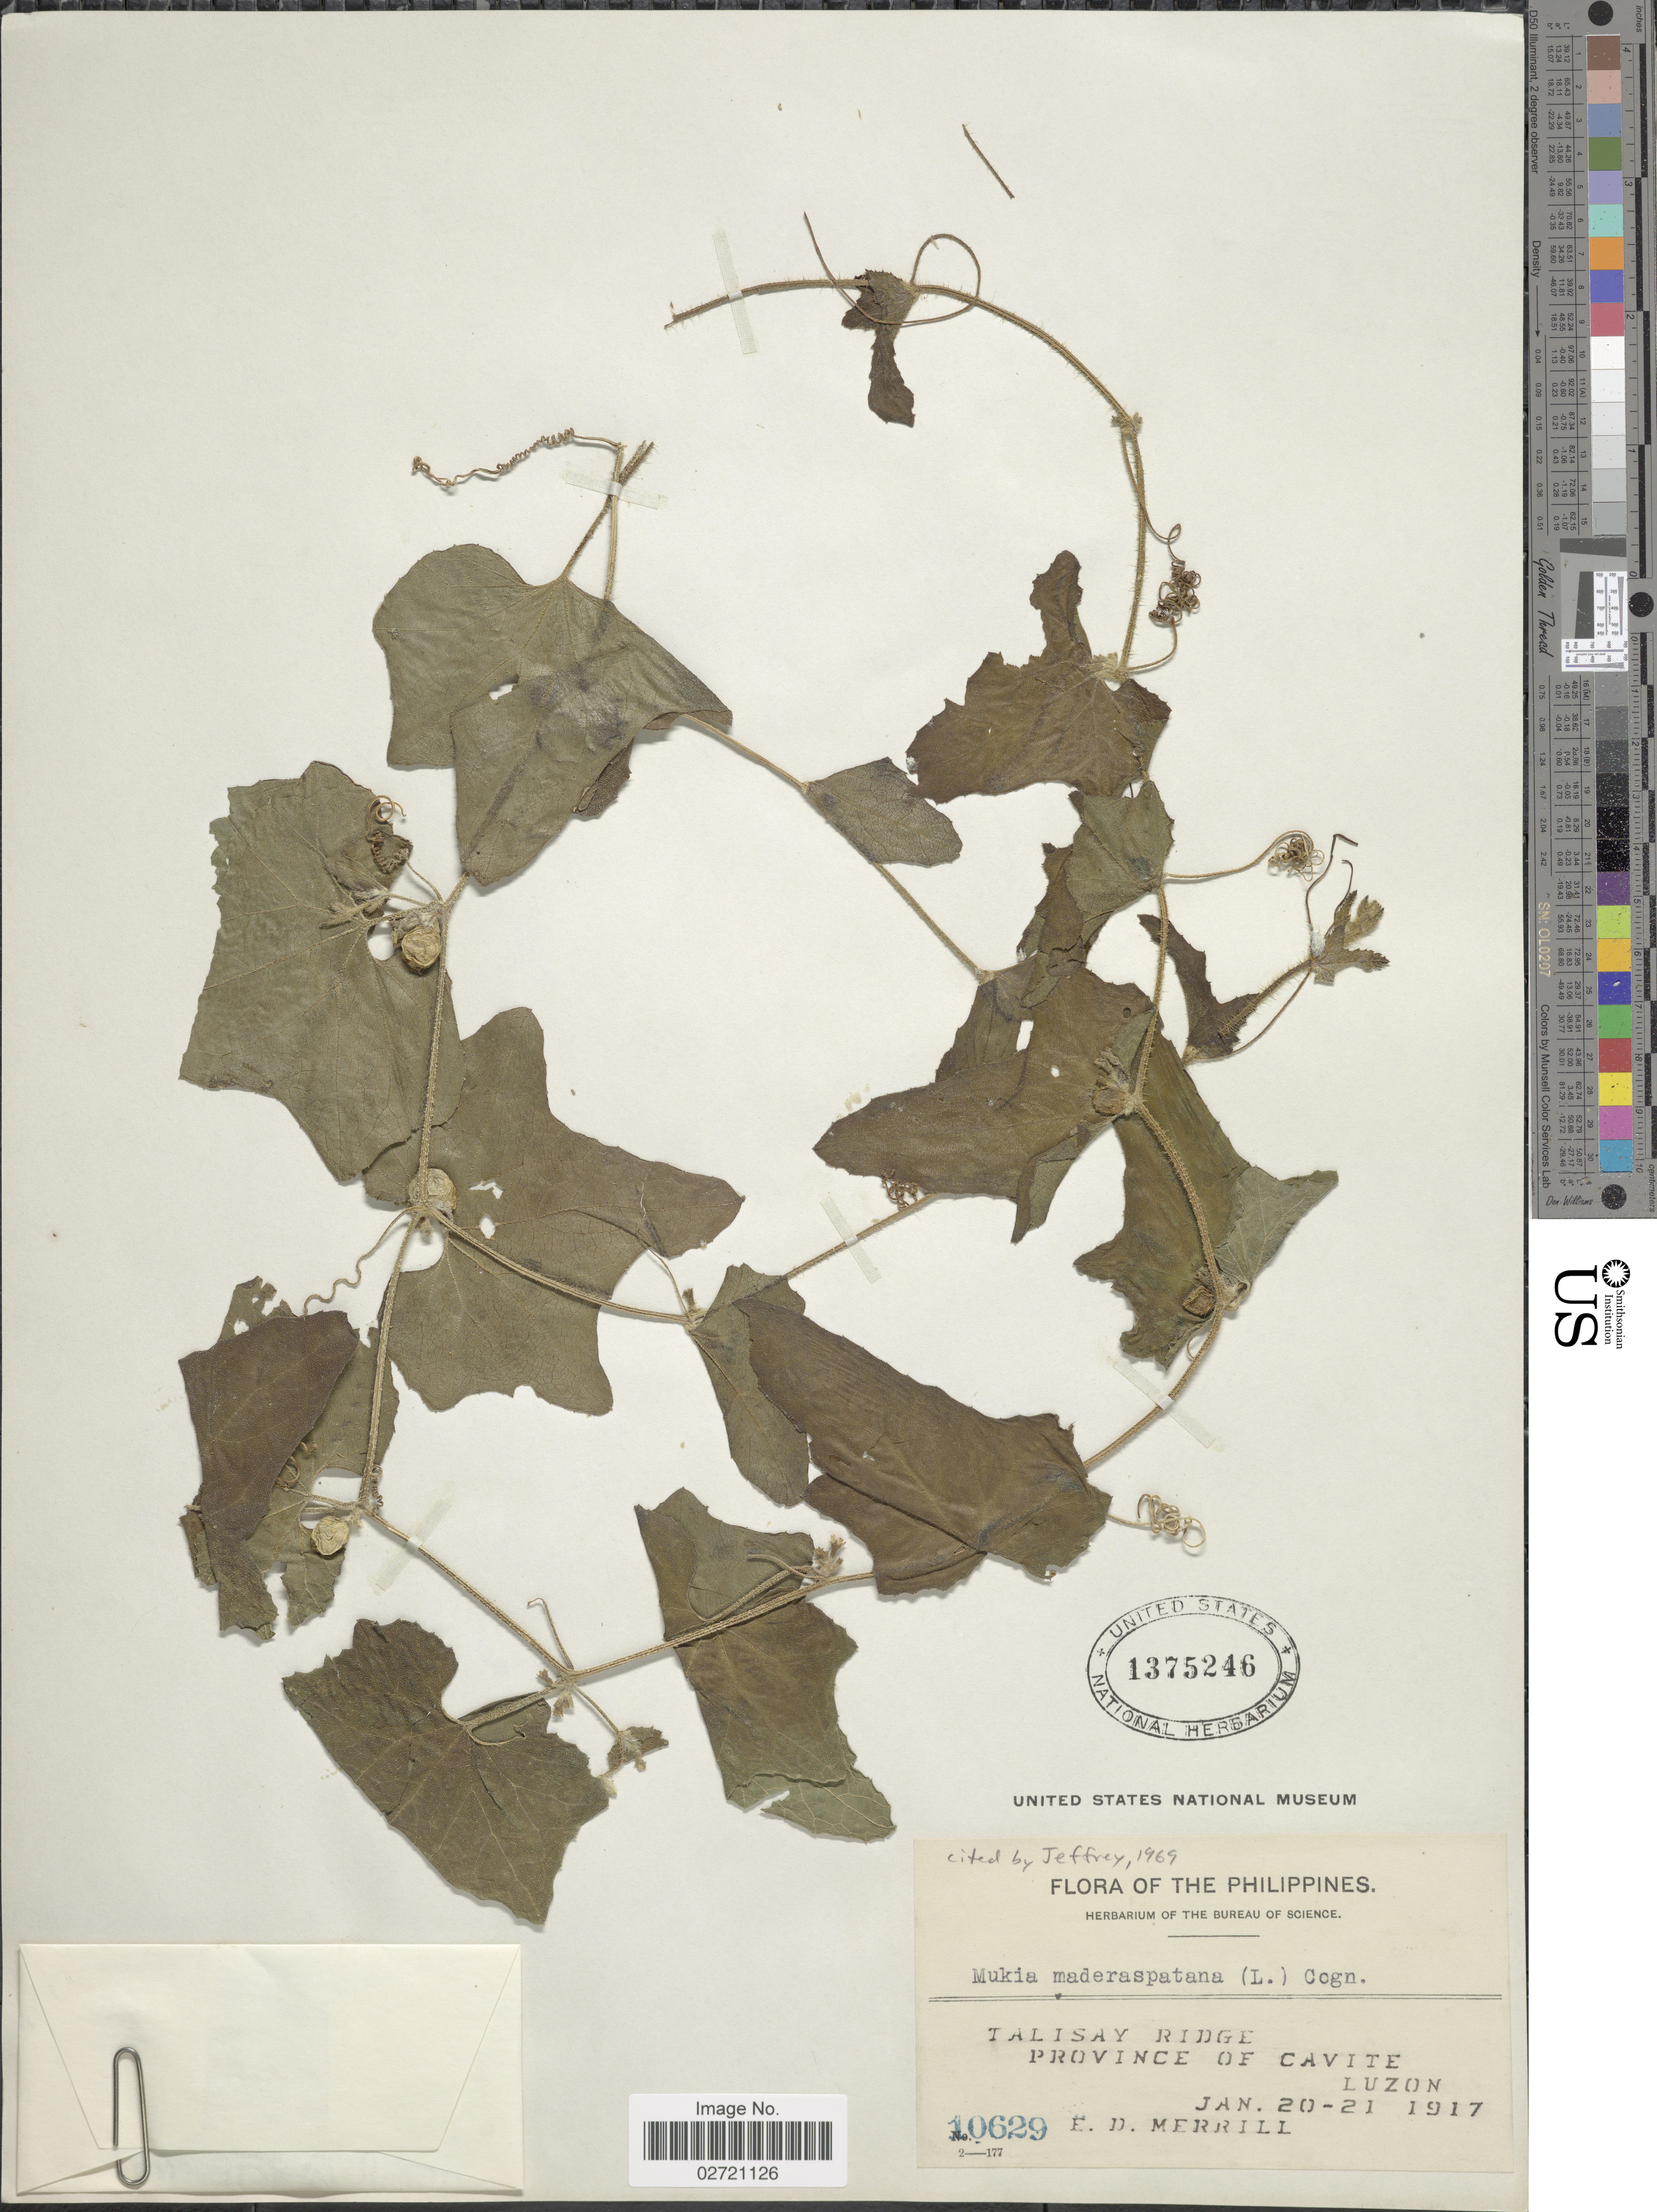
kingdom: Plantae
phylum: Tracheophyta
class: Magnoliopsida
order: Cucurbitales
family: Cucurbitaceae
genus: Cucumis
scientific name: Cucumis maderaspatanus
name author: L.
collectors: E. D. Merrill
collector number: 10629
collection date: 1917-01-20/1917-01-21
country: Philippines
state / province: Calabarzon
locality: Talisay Ridge, Province of Cavite, Luzon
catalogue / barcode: US 1375246